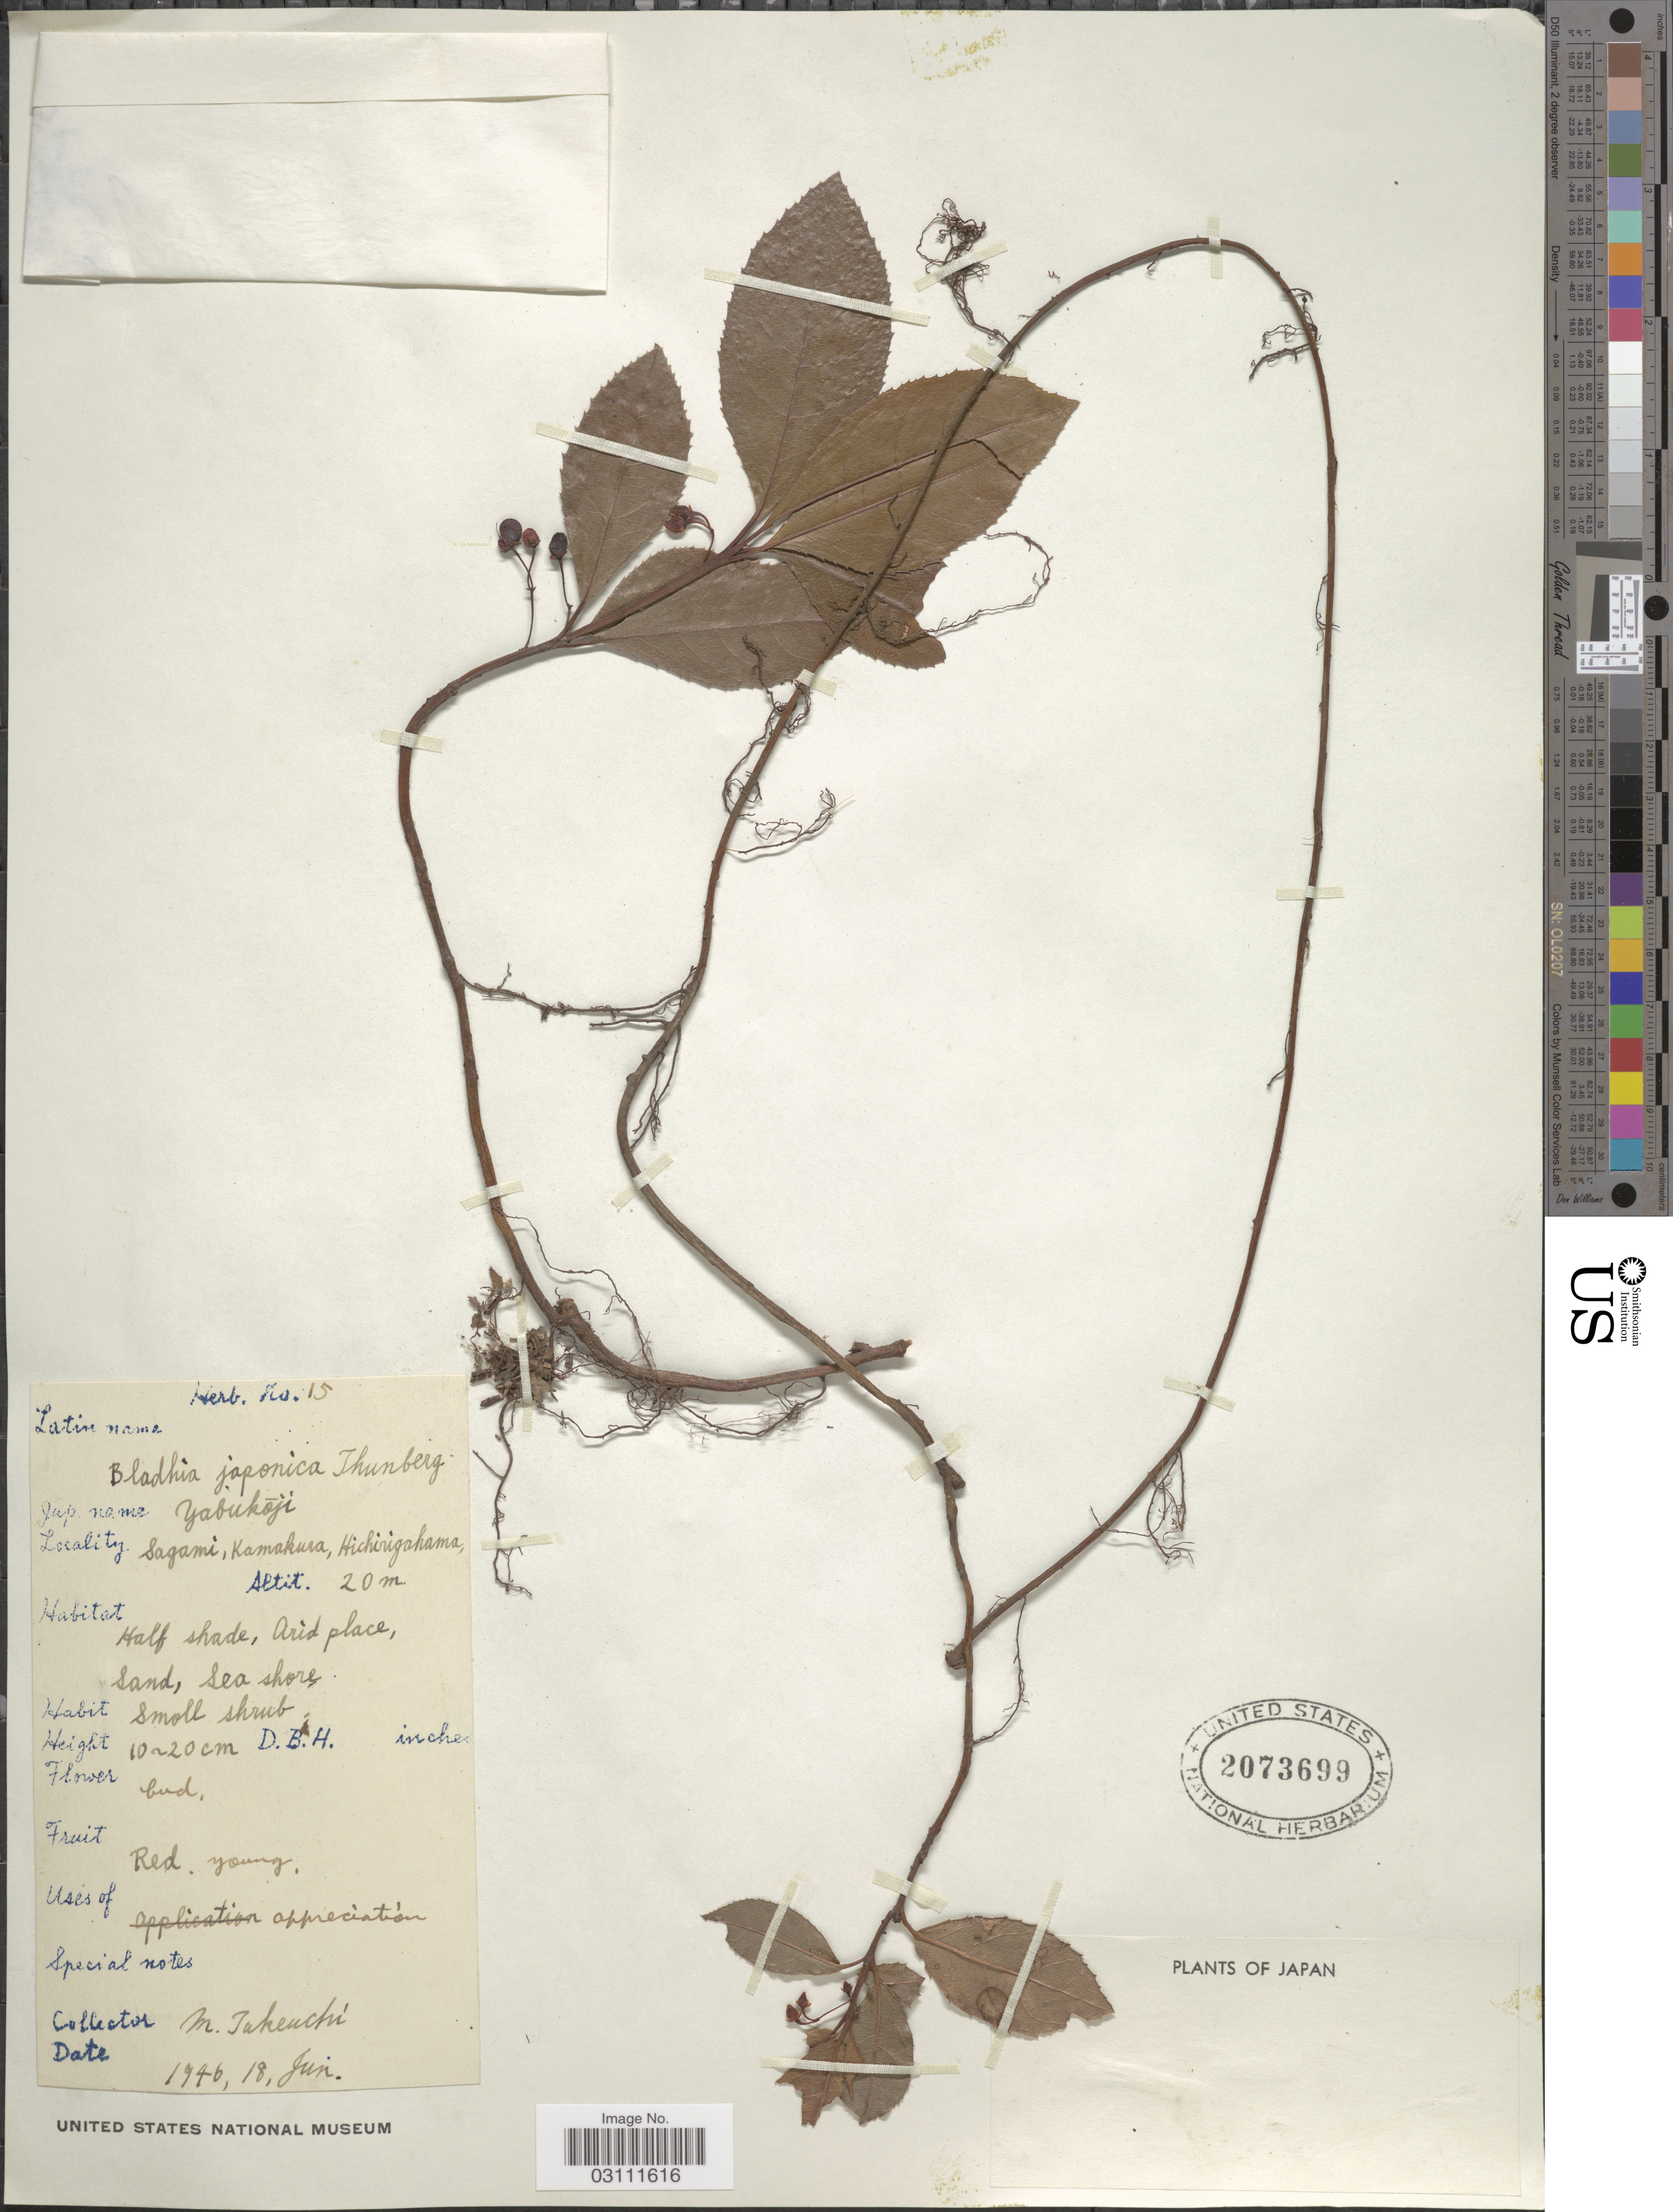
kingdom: Plantae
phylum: Tracheophyta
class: Magnoliopsida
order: Ericales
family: Primulaceae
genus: Ardisia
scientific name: Ardisia japonica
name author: (Thunb.) Blume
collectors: M. Takeuchi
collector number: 15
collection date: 1946-06-18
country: Japan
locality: Sagami, Kamakusa, Hichirigahama.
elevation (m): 20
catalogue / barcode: US 2073699